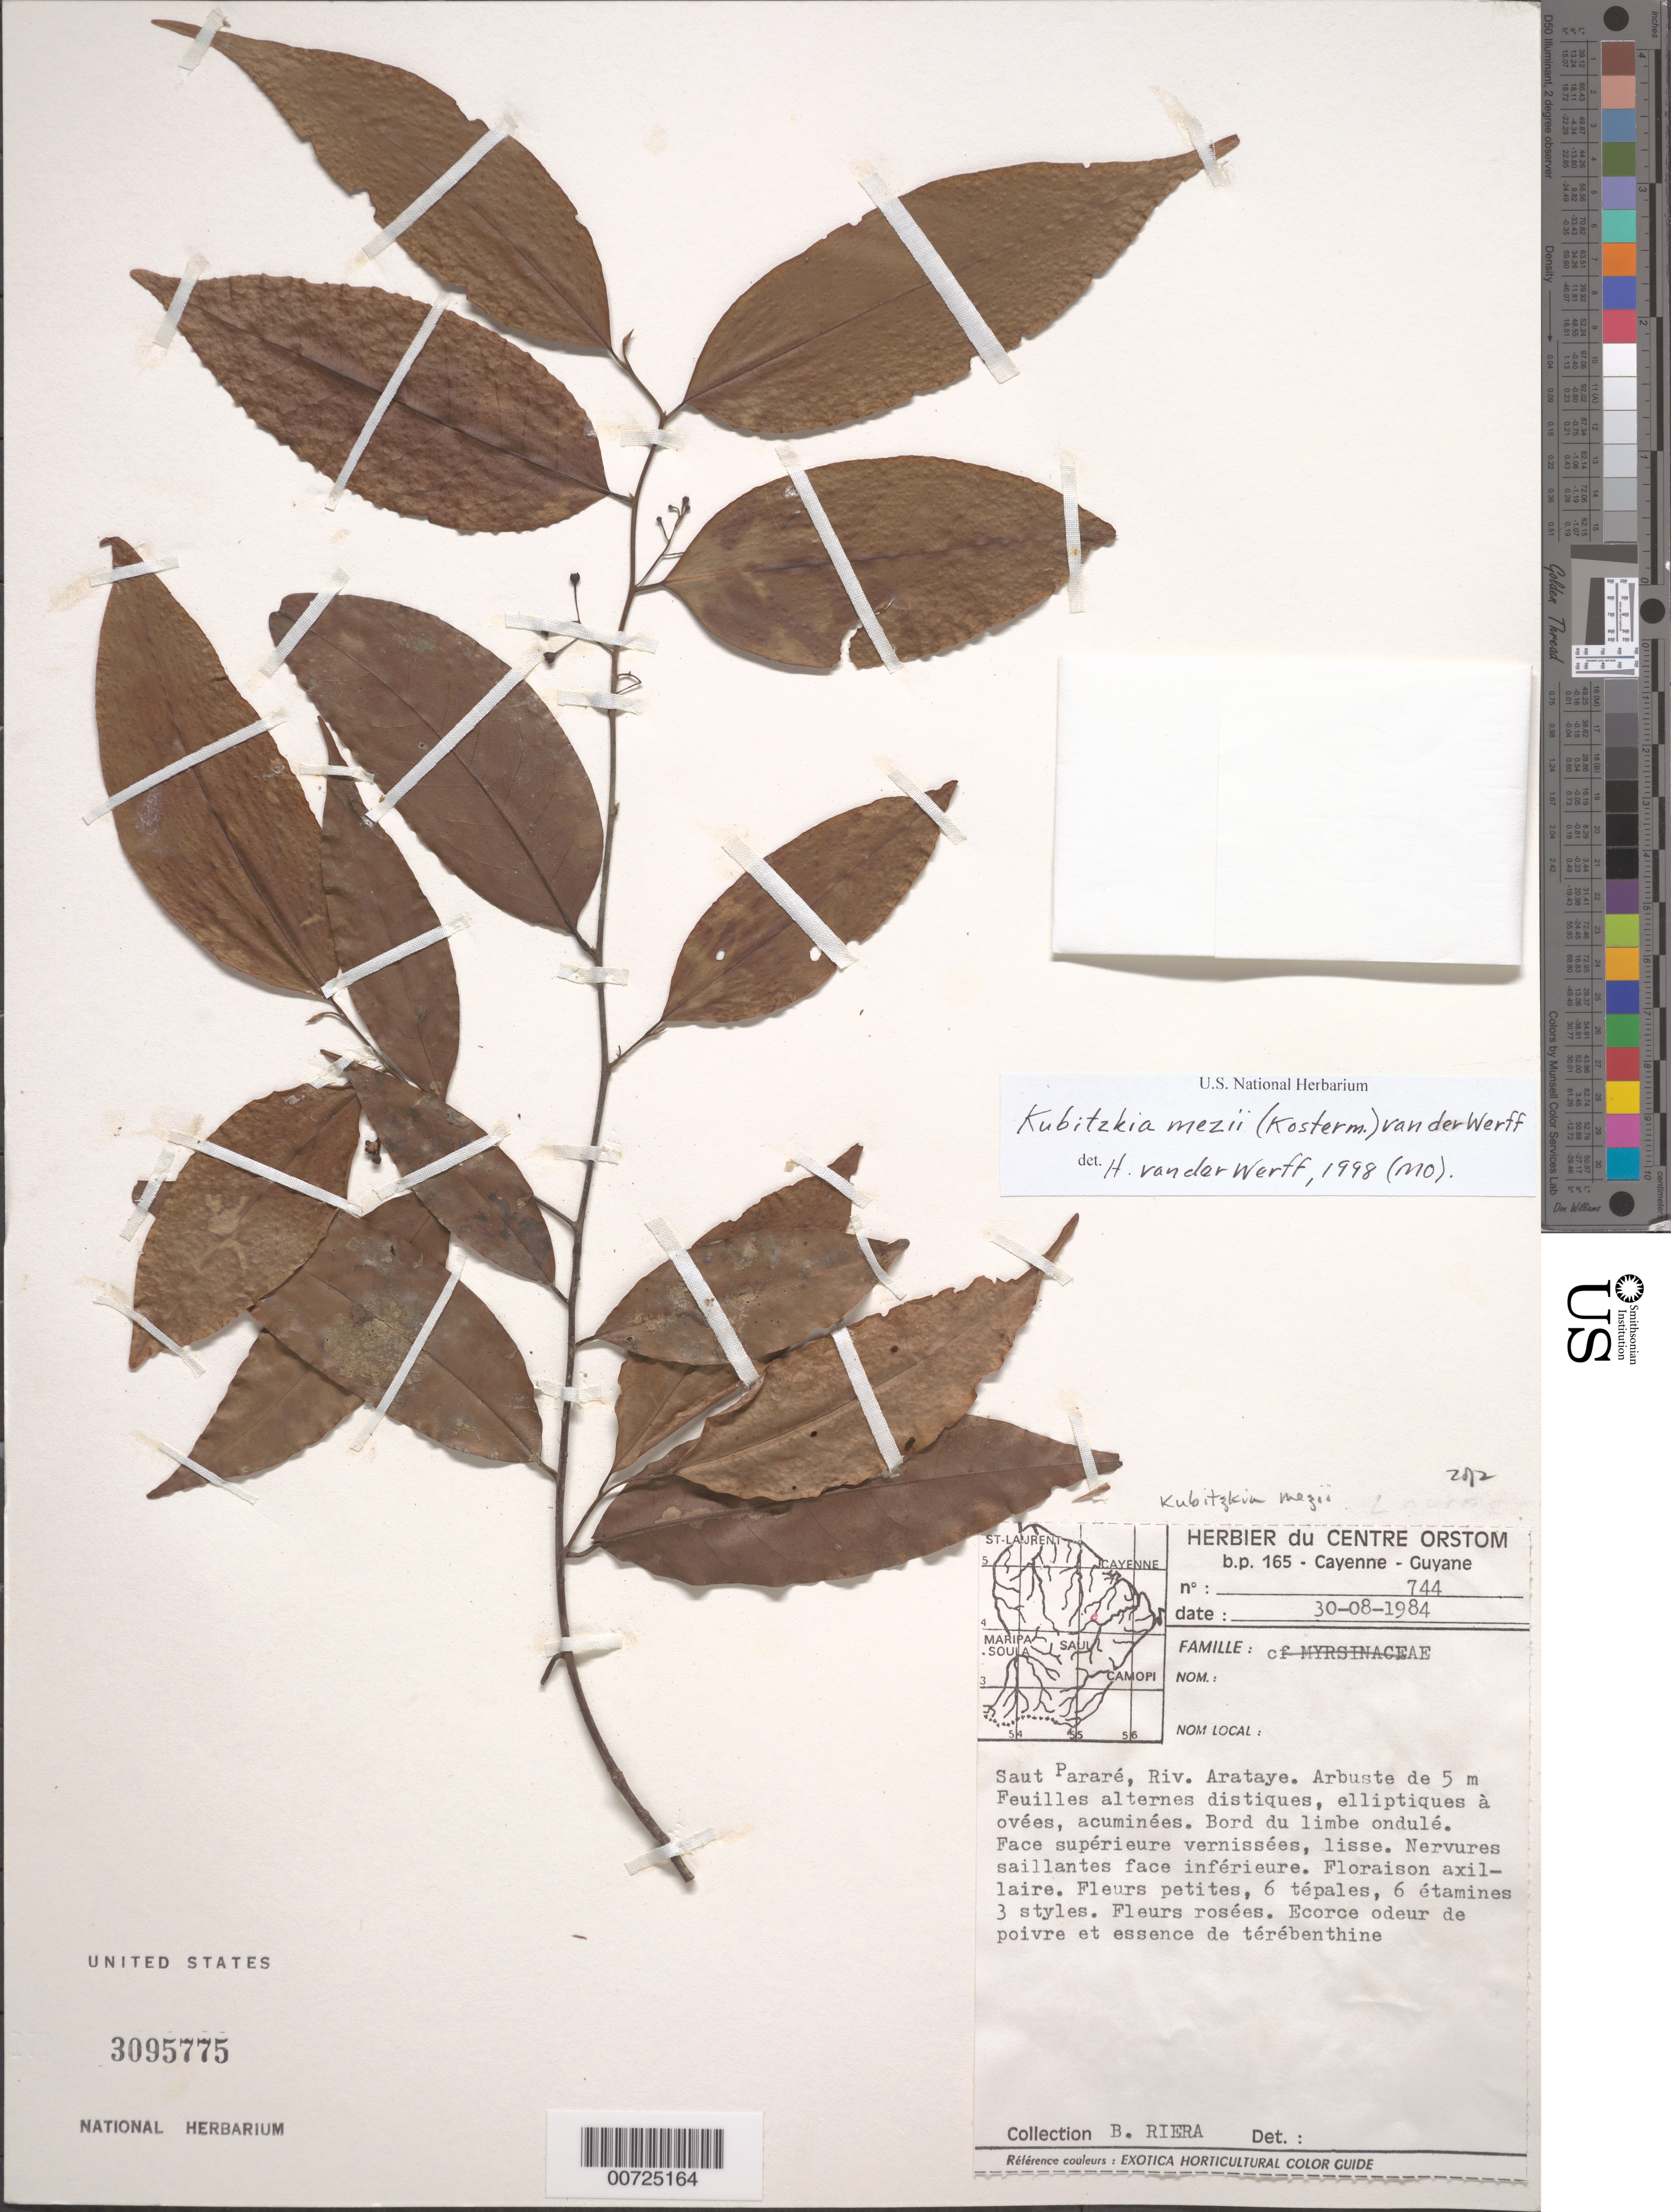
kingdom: Plantae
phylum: Tracheophyta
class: Magnoliopsida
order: Laurales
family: Lauraceae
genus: Kubitzkia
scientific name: Kubitzkia mezii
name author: (Kosterm.) van der Werff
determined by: van der Werff, H. H.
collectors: B. Riéra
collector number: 744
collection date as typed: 30-Aug-84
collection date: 1984-08-30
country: French Guiana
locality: Saut Pararé, Rivière Arataye, Fleuve Approuague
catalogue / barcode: US 3095775